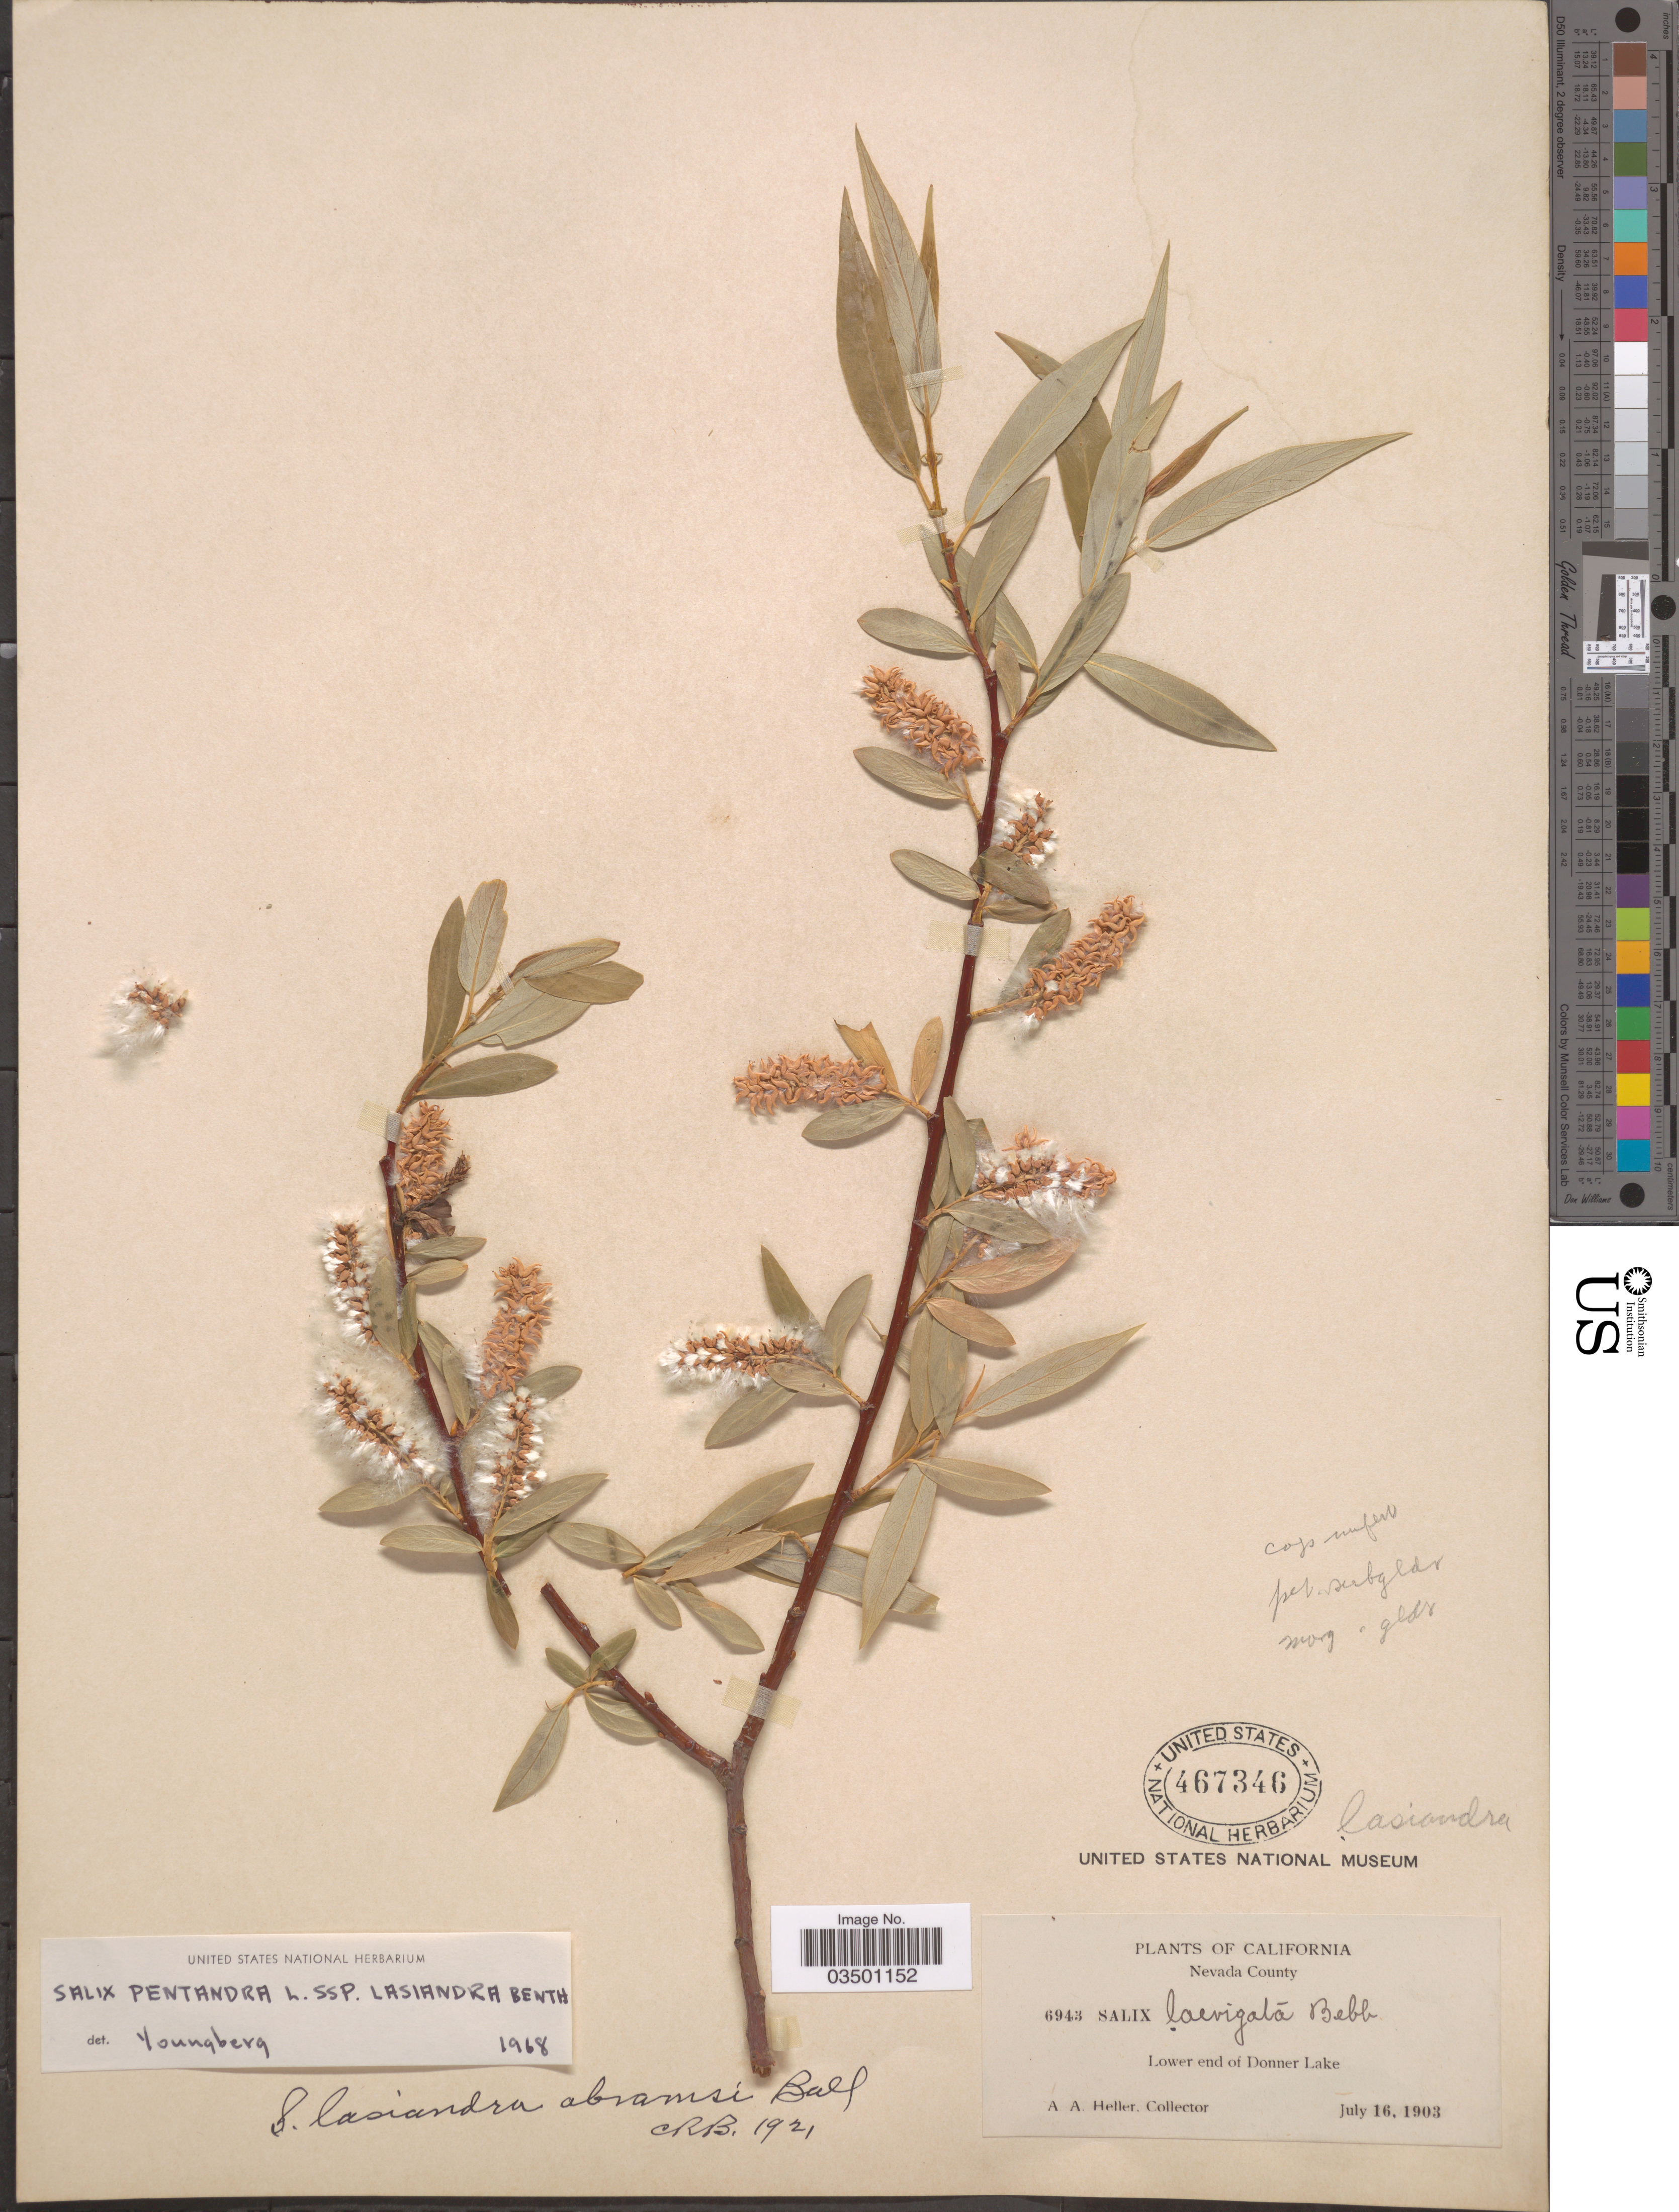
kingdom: Plantae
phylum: Tracheophyta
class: Magnoliopsida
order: Malpighiales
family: Salicaceae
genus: Salix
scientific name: Salix lasiandra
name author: Benth.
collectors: A. A. Heller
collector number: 6943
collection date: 1903-07-16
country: United States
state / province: California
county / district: Nevada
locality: Nevada County. Lower end of Donner Lake.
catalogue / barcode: US 467346